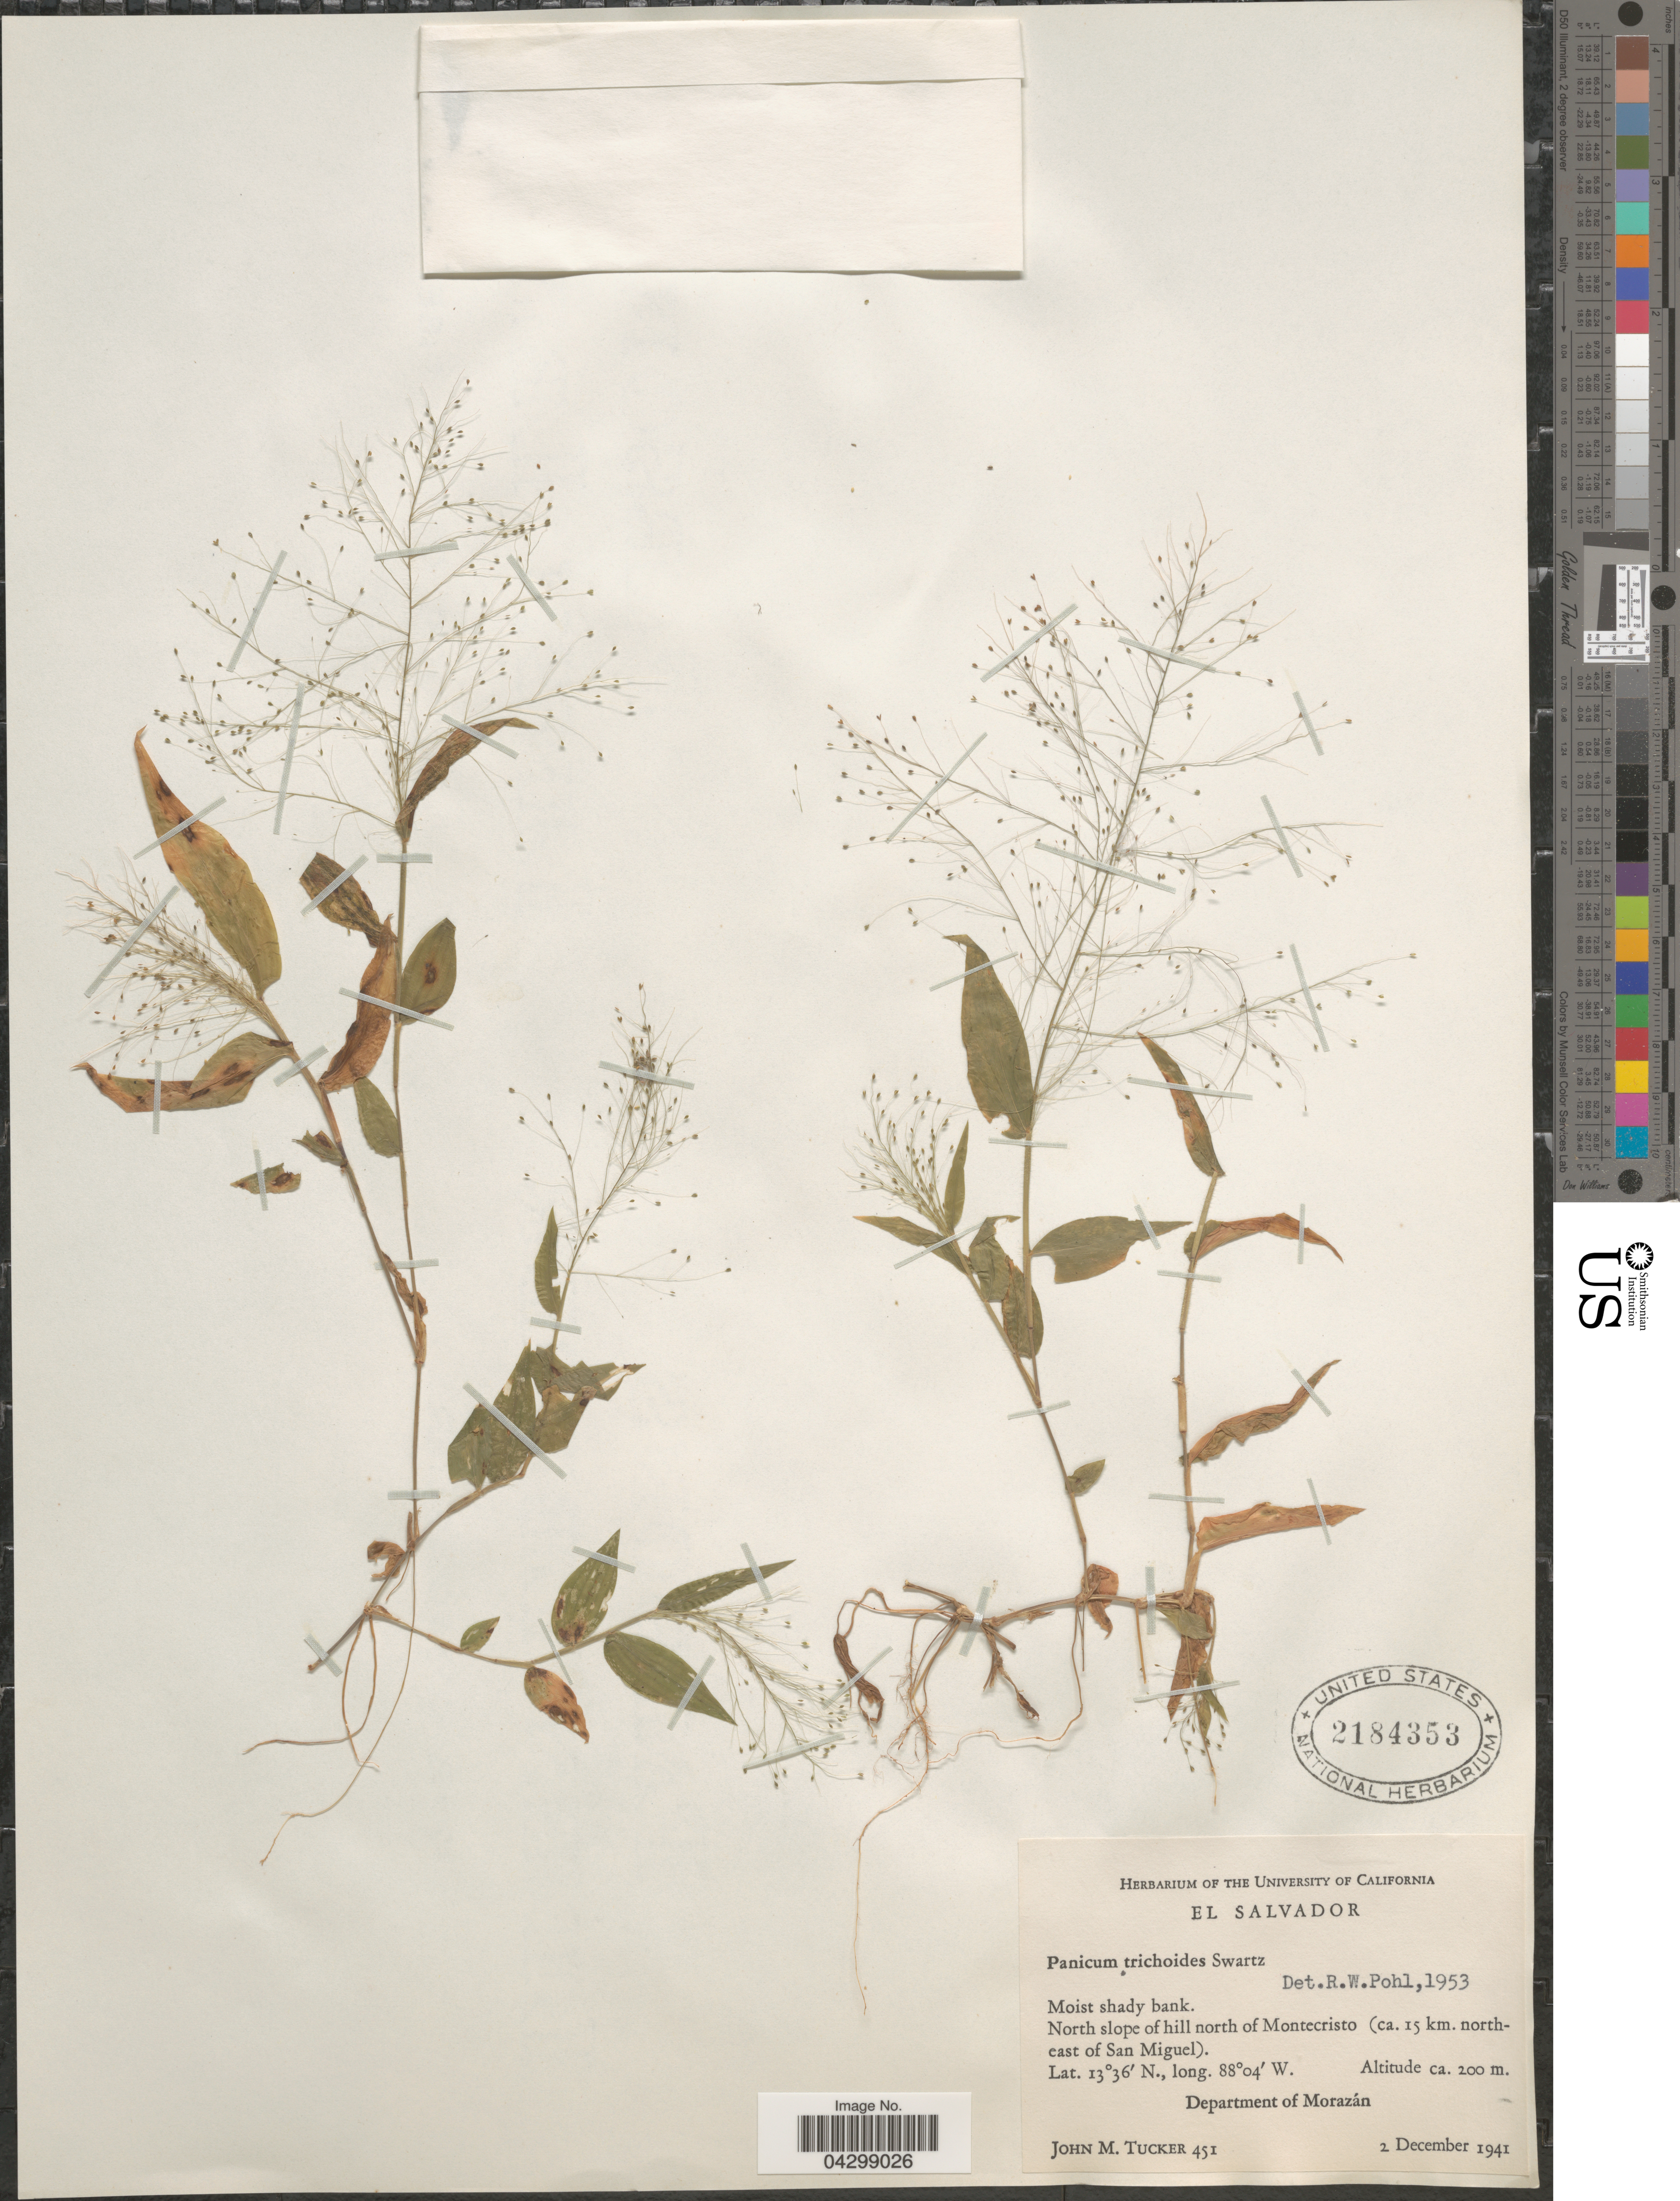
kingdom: Plantae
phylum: Tracheophyta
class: Liliopsida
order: Poales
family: Poaceae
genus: Panicum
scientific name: Panicum trichoides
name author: Sw.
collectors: J. M. Tucker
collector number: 451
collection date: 1941-12-02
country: El Salvador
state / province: Morazan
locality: North slope of hill north of Montecristo (ca. 15 km. northeast of San Miguel). Department of Morazán.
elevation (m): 200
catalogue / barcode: US 2184353